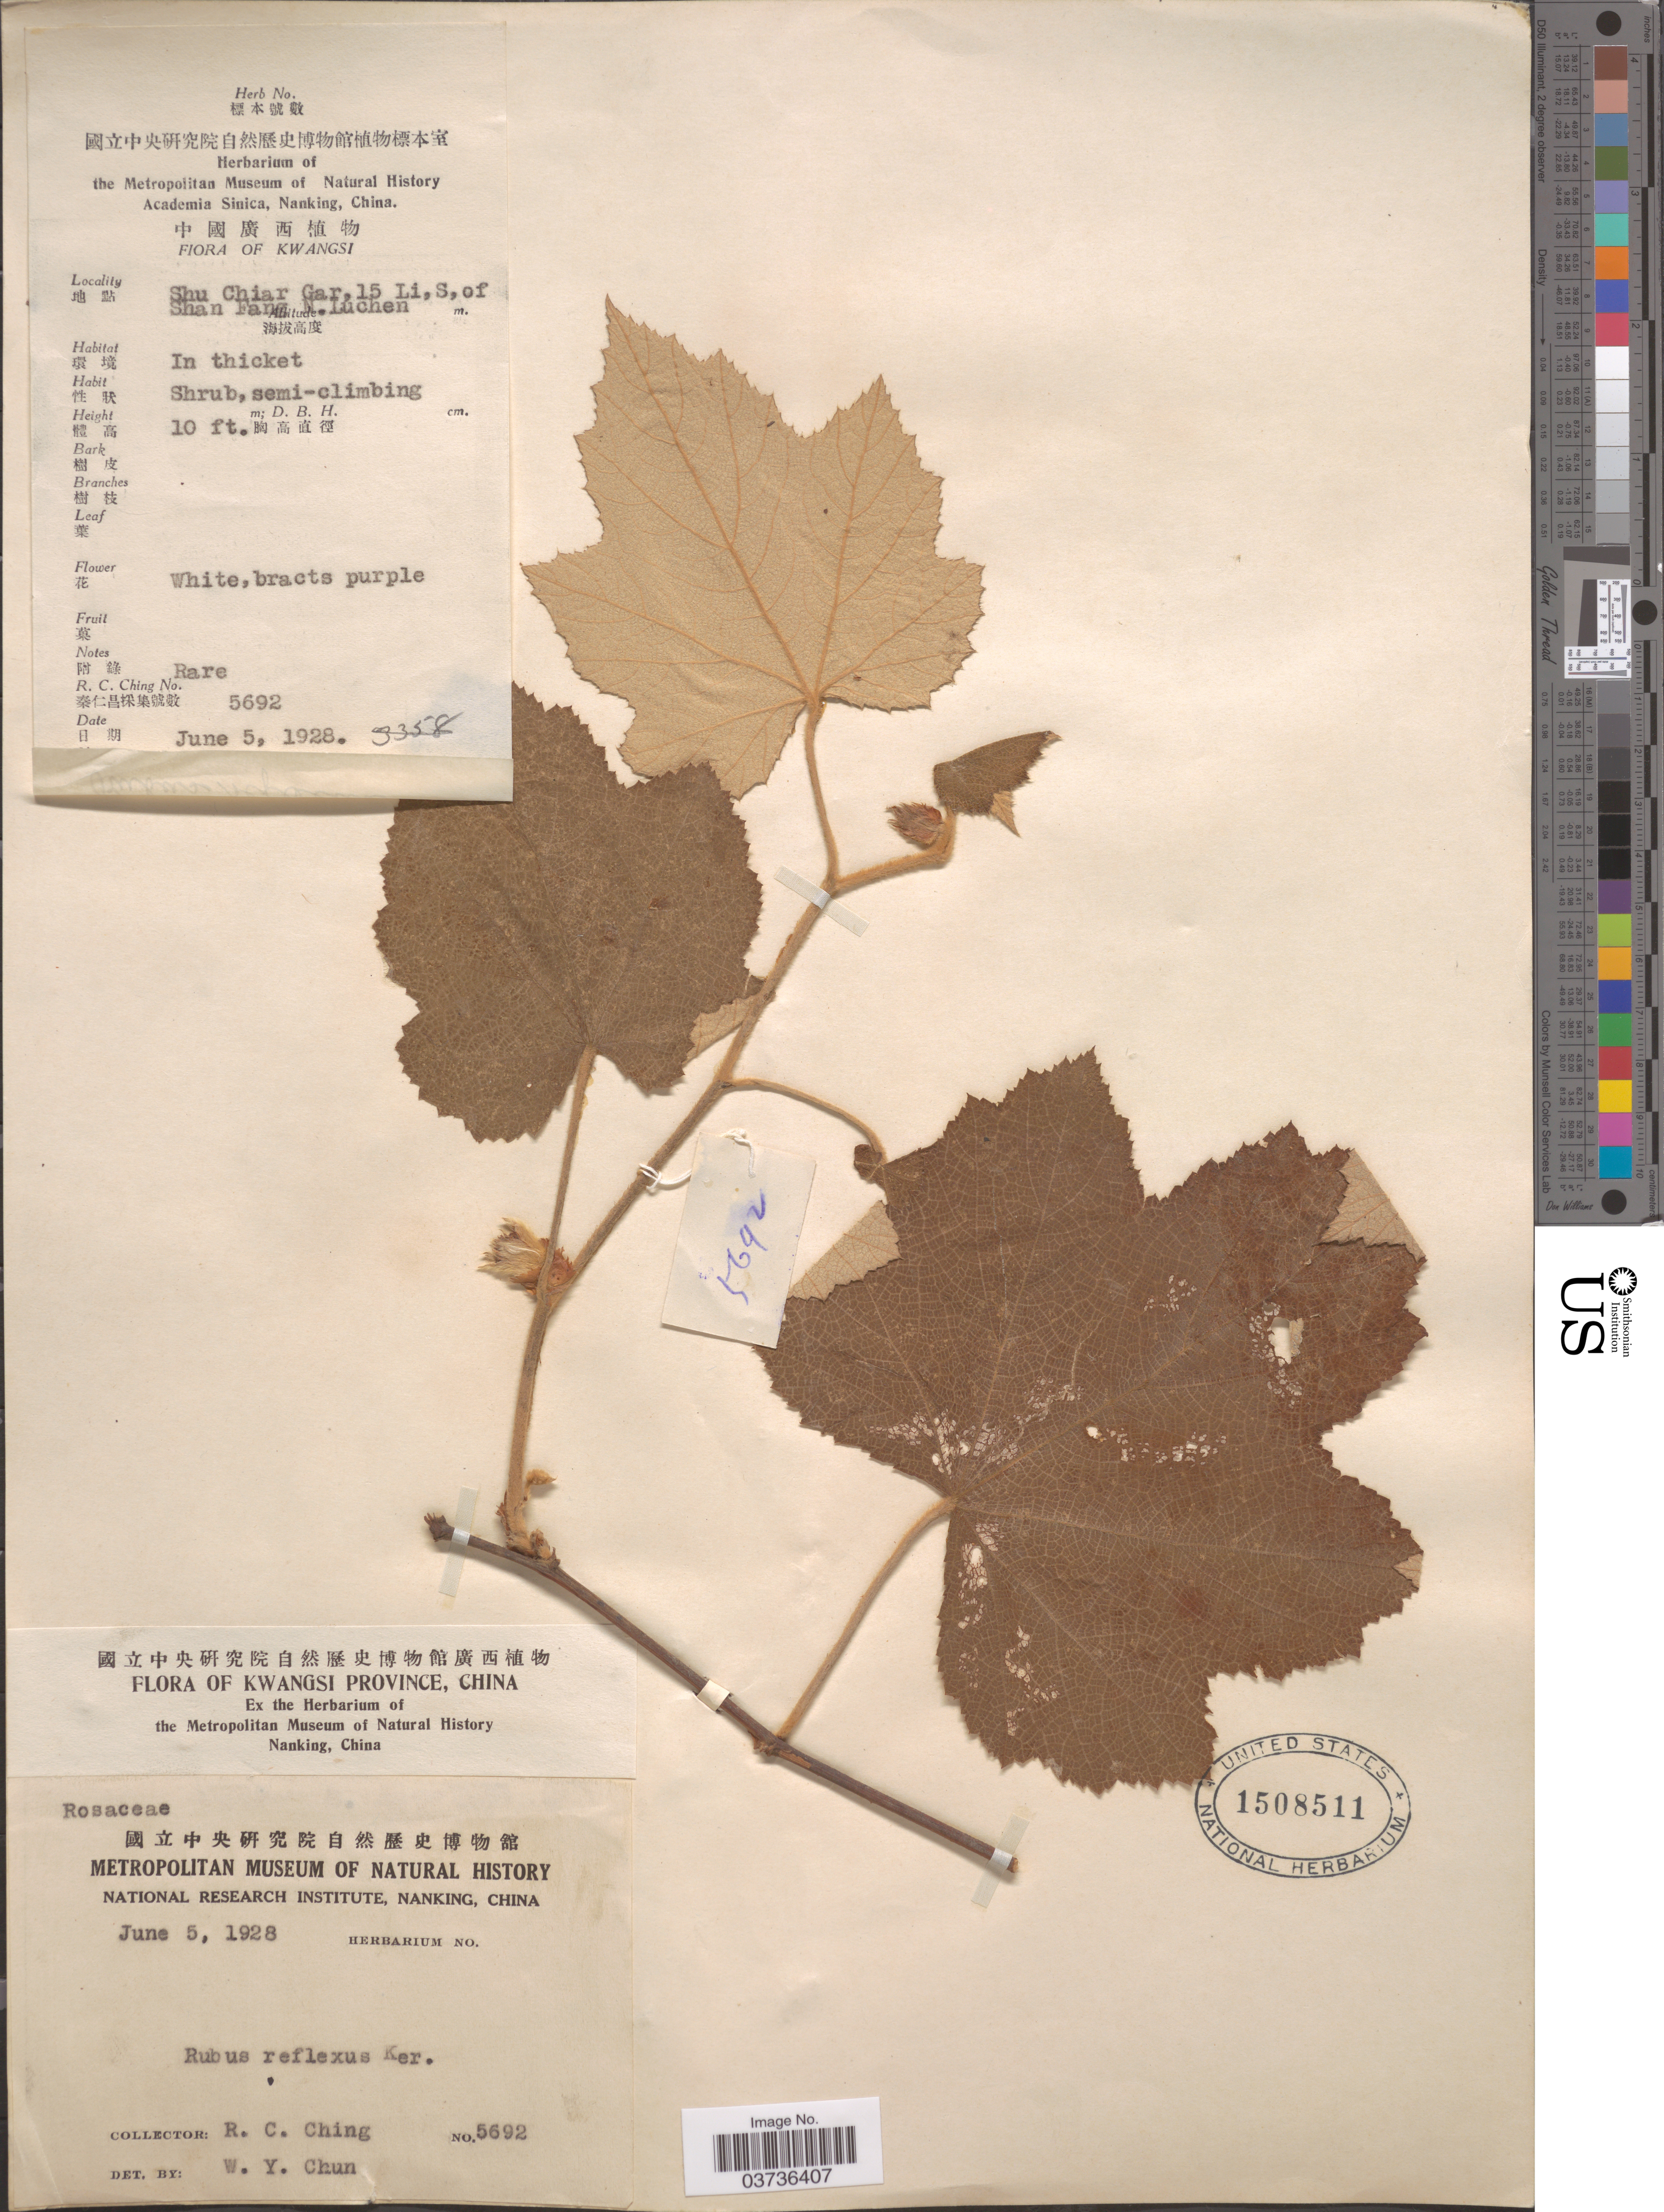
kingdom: Plantae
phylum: Tracheophyta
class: Magnoliopsida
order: Rosales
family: Rosaceae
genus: Rubus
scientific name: Rubus reflexus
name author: Ker Gawl.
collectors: R. C. Ching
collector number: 5692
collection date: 1928-06-05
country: China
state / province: Guangxi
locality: Kwangsi Province. Shu Chiar Gar, 15 Li. S, of Shan Fang, N. Luchen.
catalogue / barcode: US 1508511